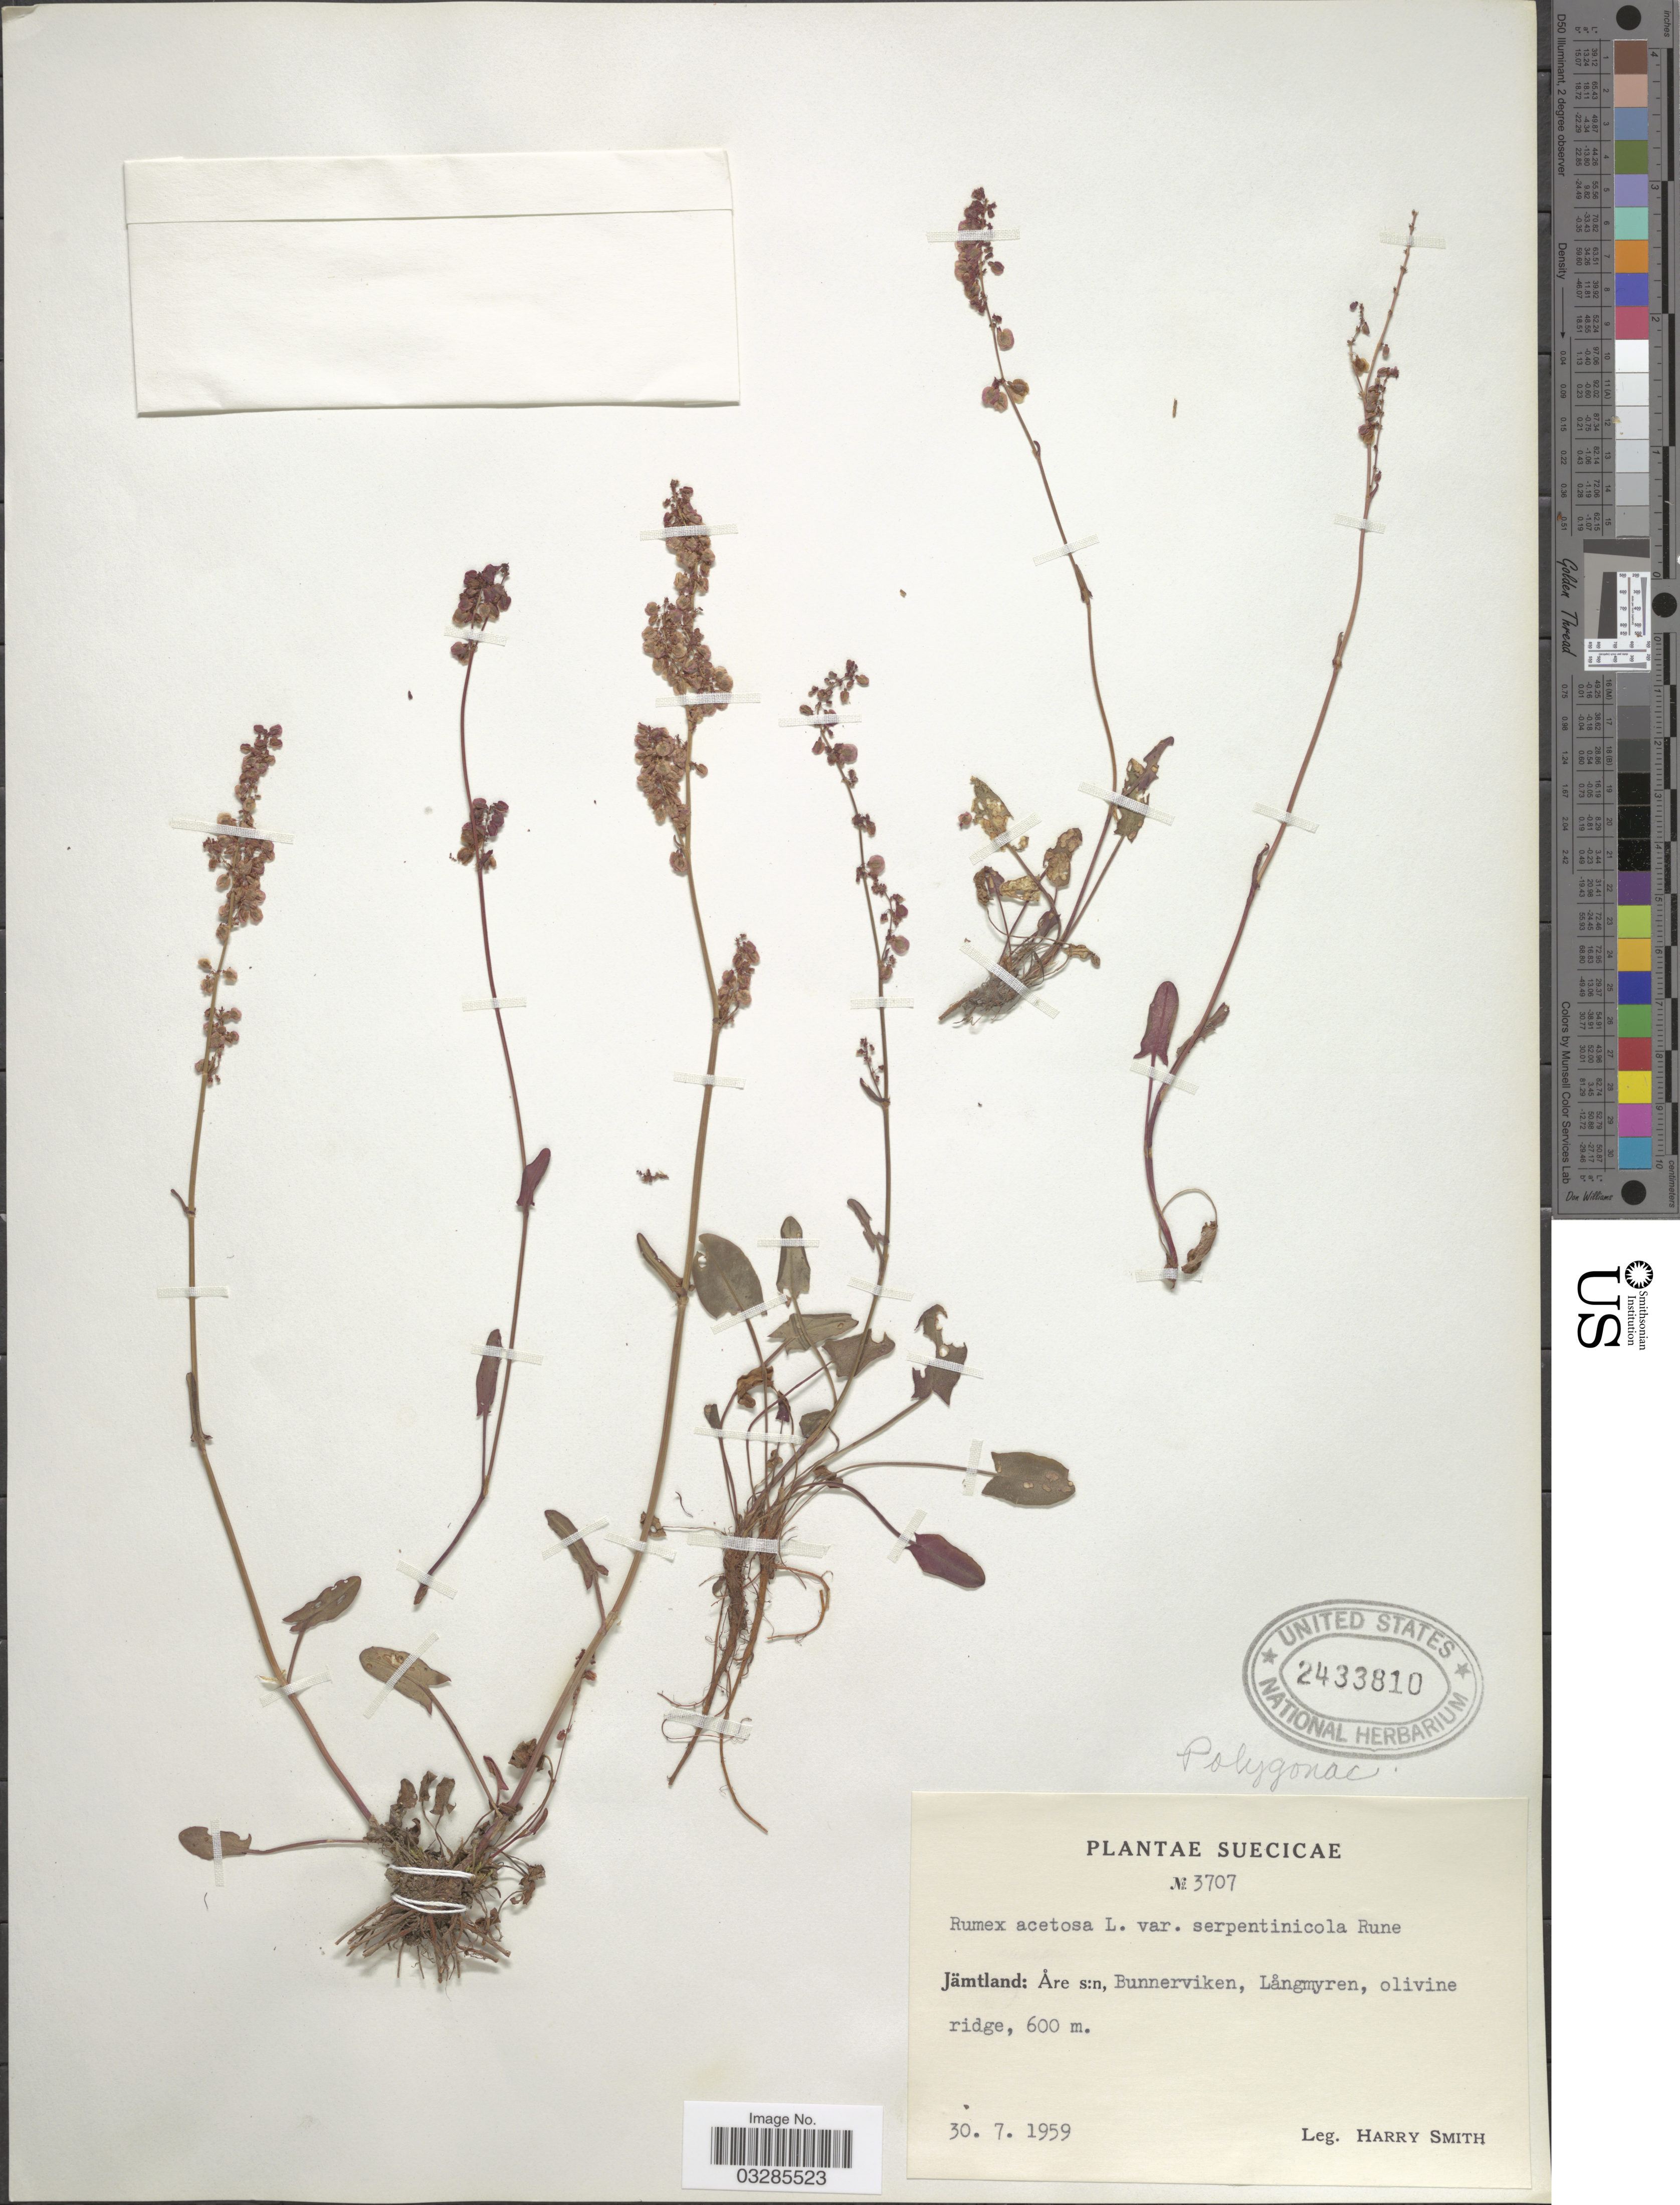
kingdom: Plantae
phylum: Tracheophyta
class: Magnoliopsida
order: Caryophyllales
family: Polygonaceae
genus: Rumex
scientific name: Rumex acetosa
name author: L.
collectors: H. Smith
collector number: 3707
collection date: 1959-07-30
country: Sweden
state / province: Jämtland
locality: Suecicae. Jämtland: Åre s:n, Bunnerviken, Långmyren.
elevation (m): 600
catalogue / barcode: US 2433810